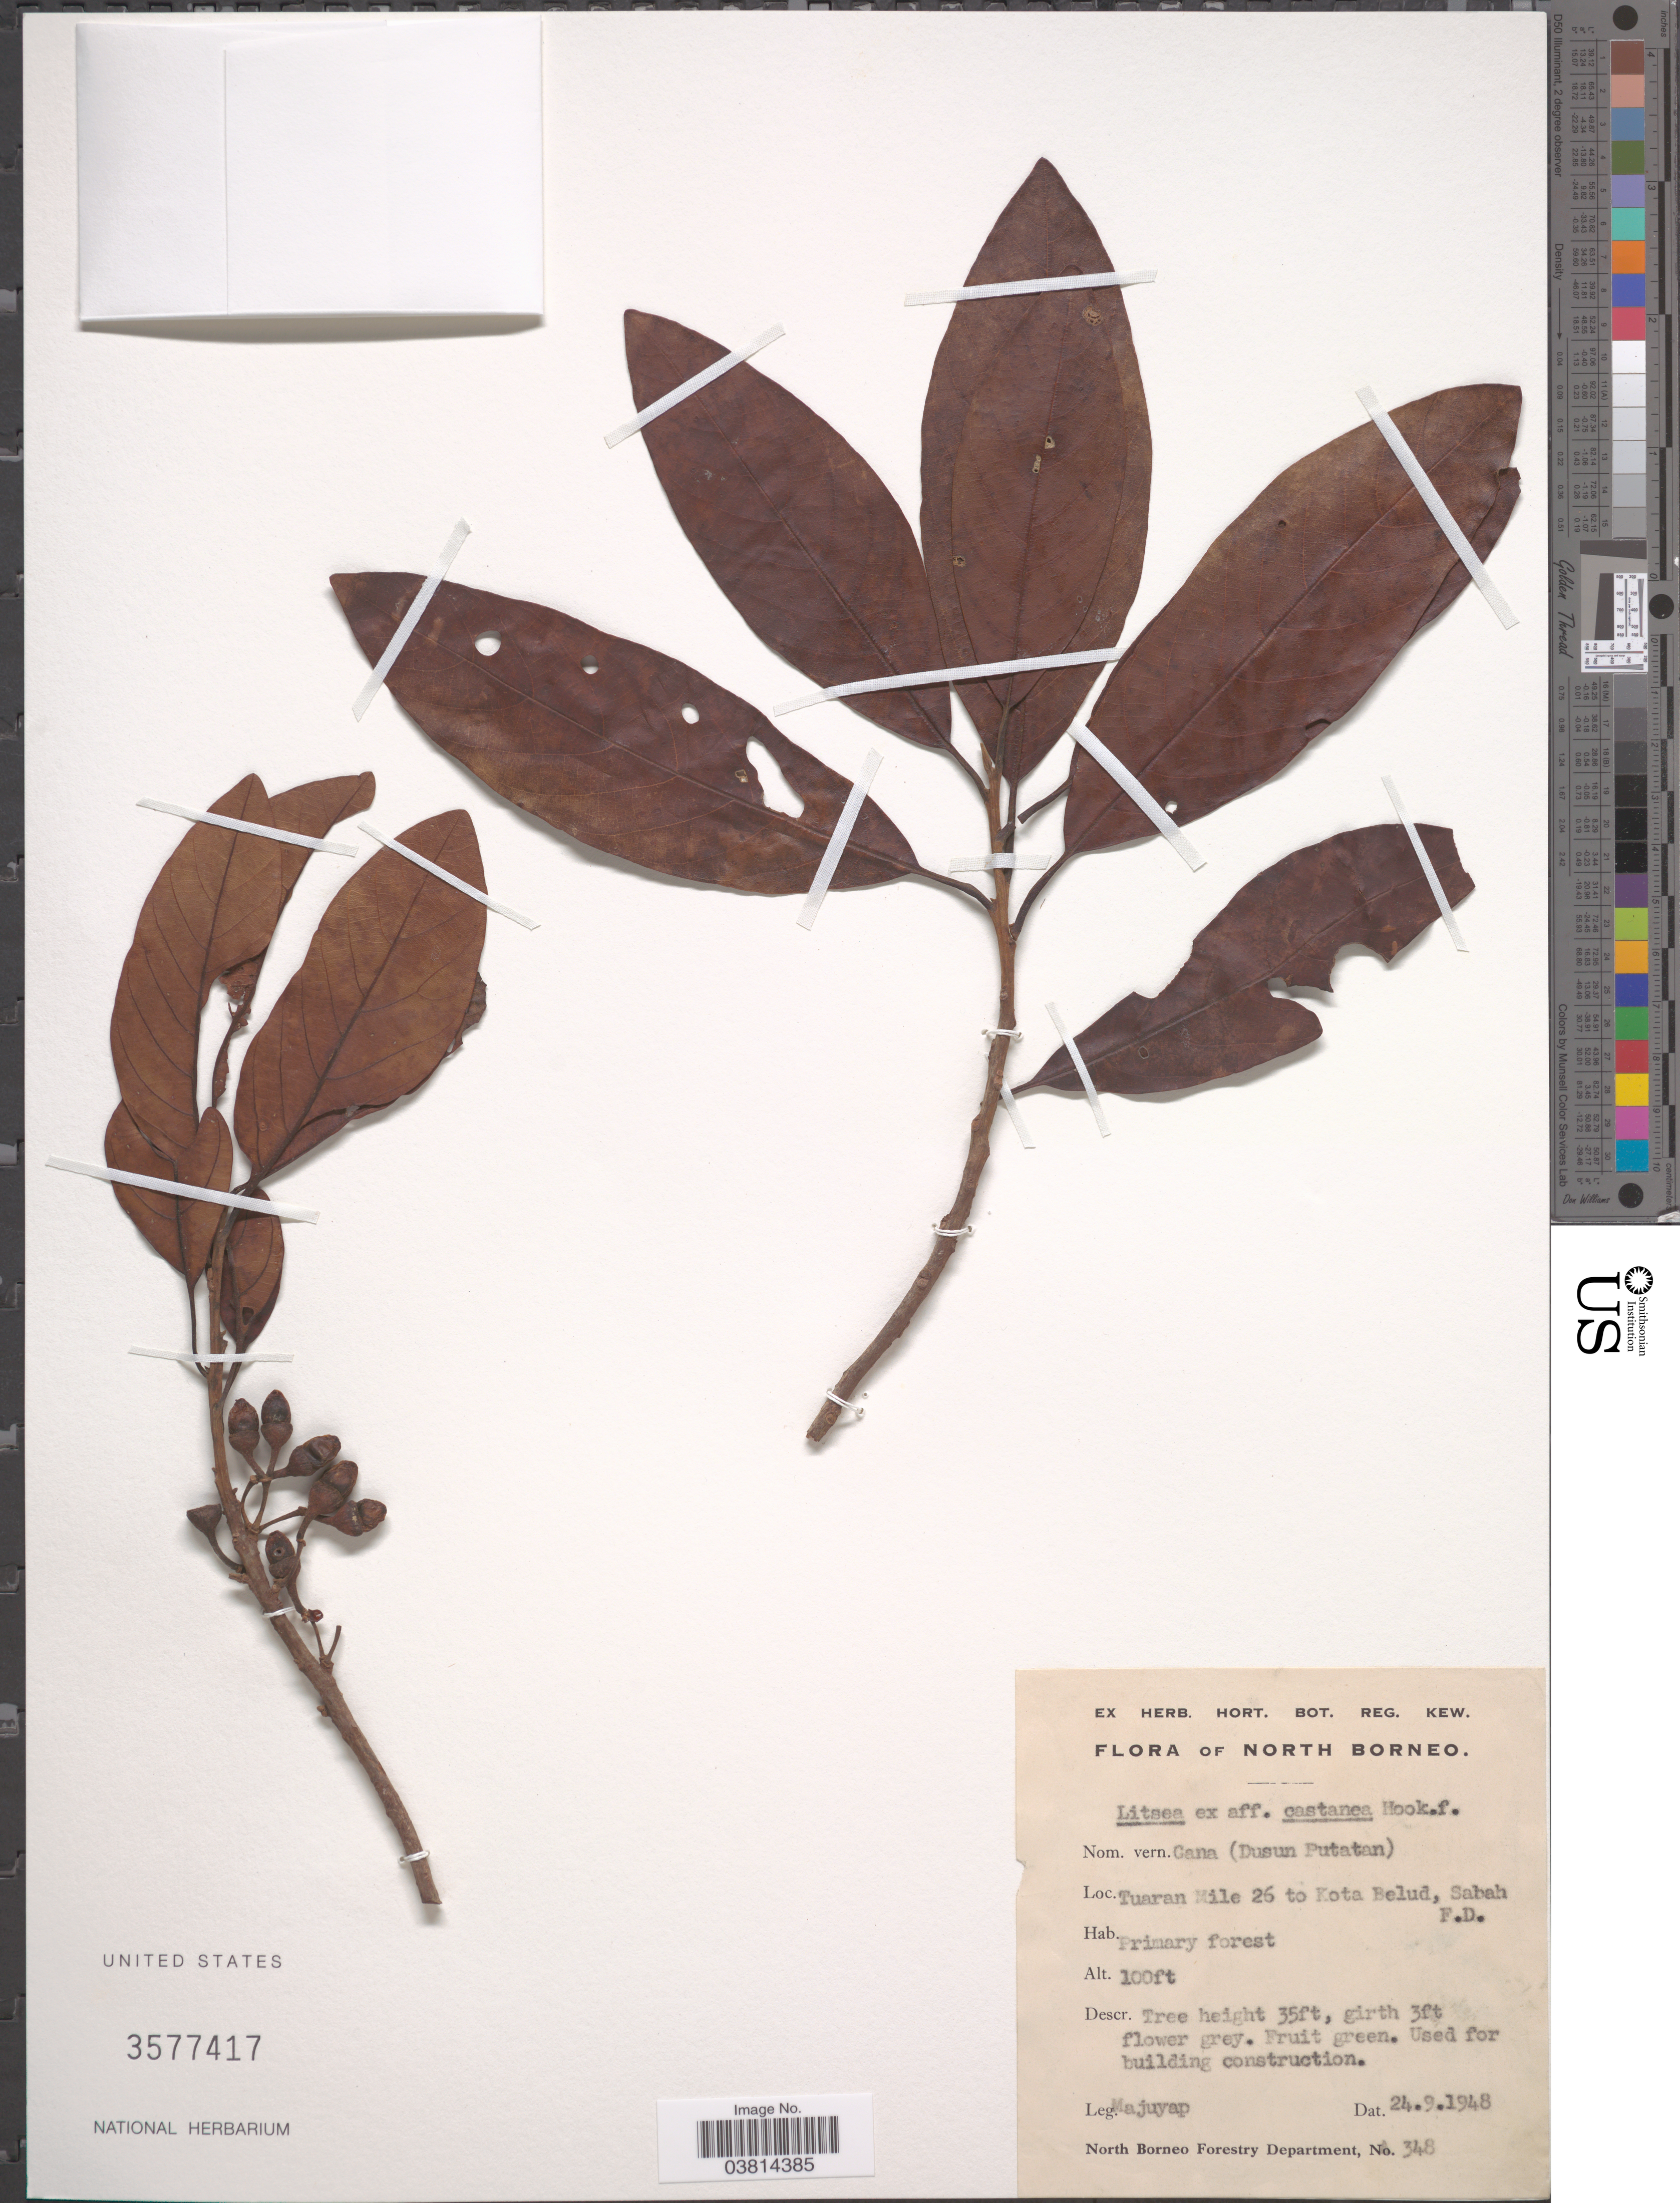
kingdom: Plantae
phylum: Tracheophyta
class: Magnoliopsida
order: Laurales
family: Lauraceae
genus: Litsea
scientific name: Litsea sp.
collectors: Majuyap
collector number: A348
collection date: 1948-09-24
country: Malaysia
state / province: Sabah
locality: North Borneo. Tuaran Mile 26 to Kota Belud, Sabah F.D.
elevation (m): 30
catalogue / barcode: US 2577417